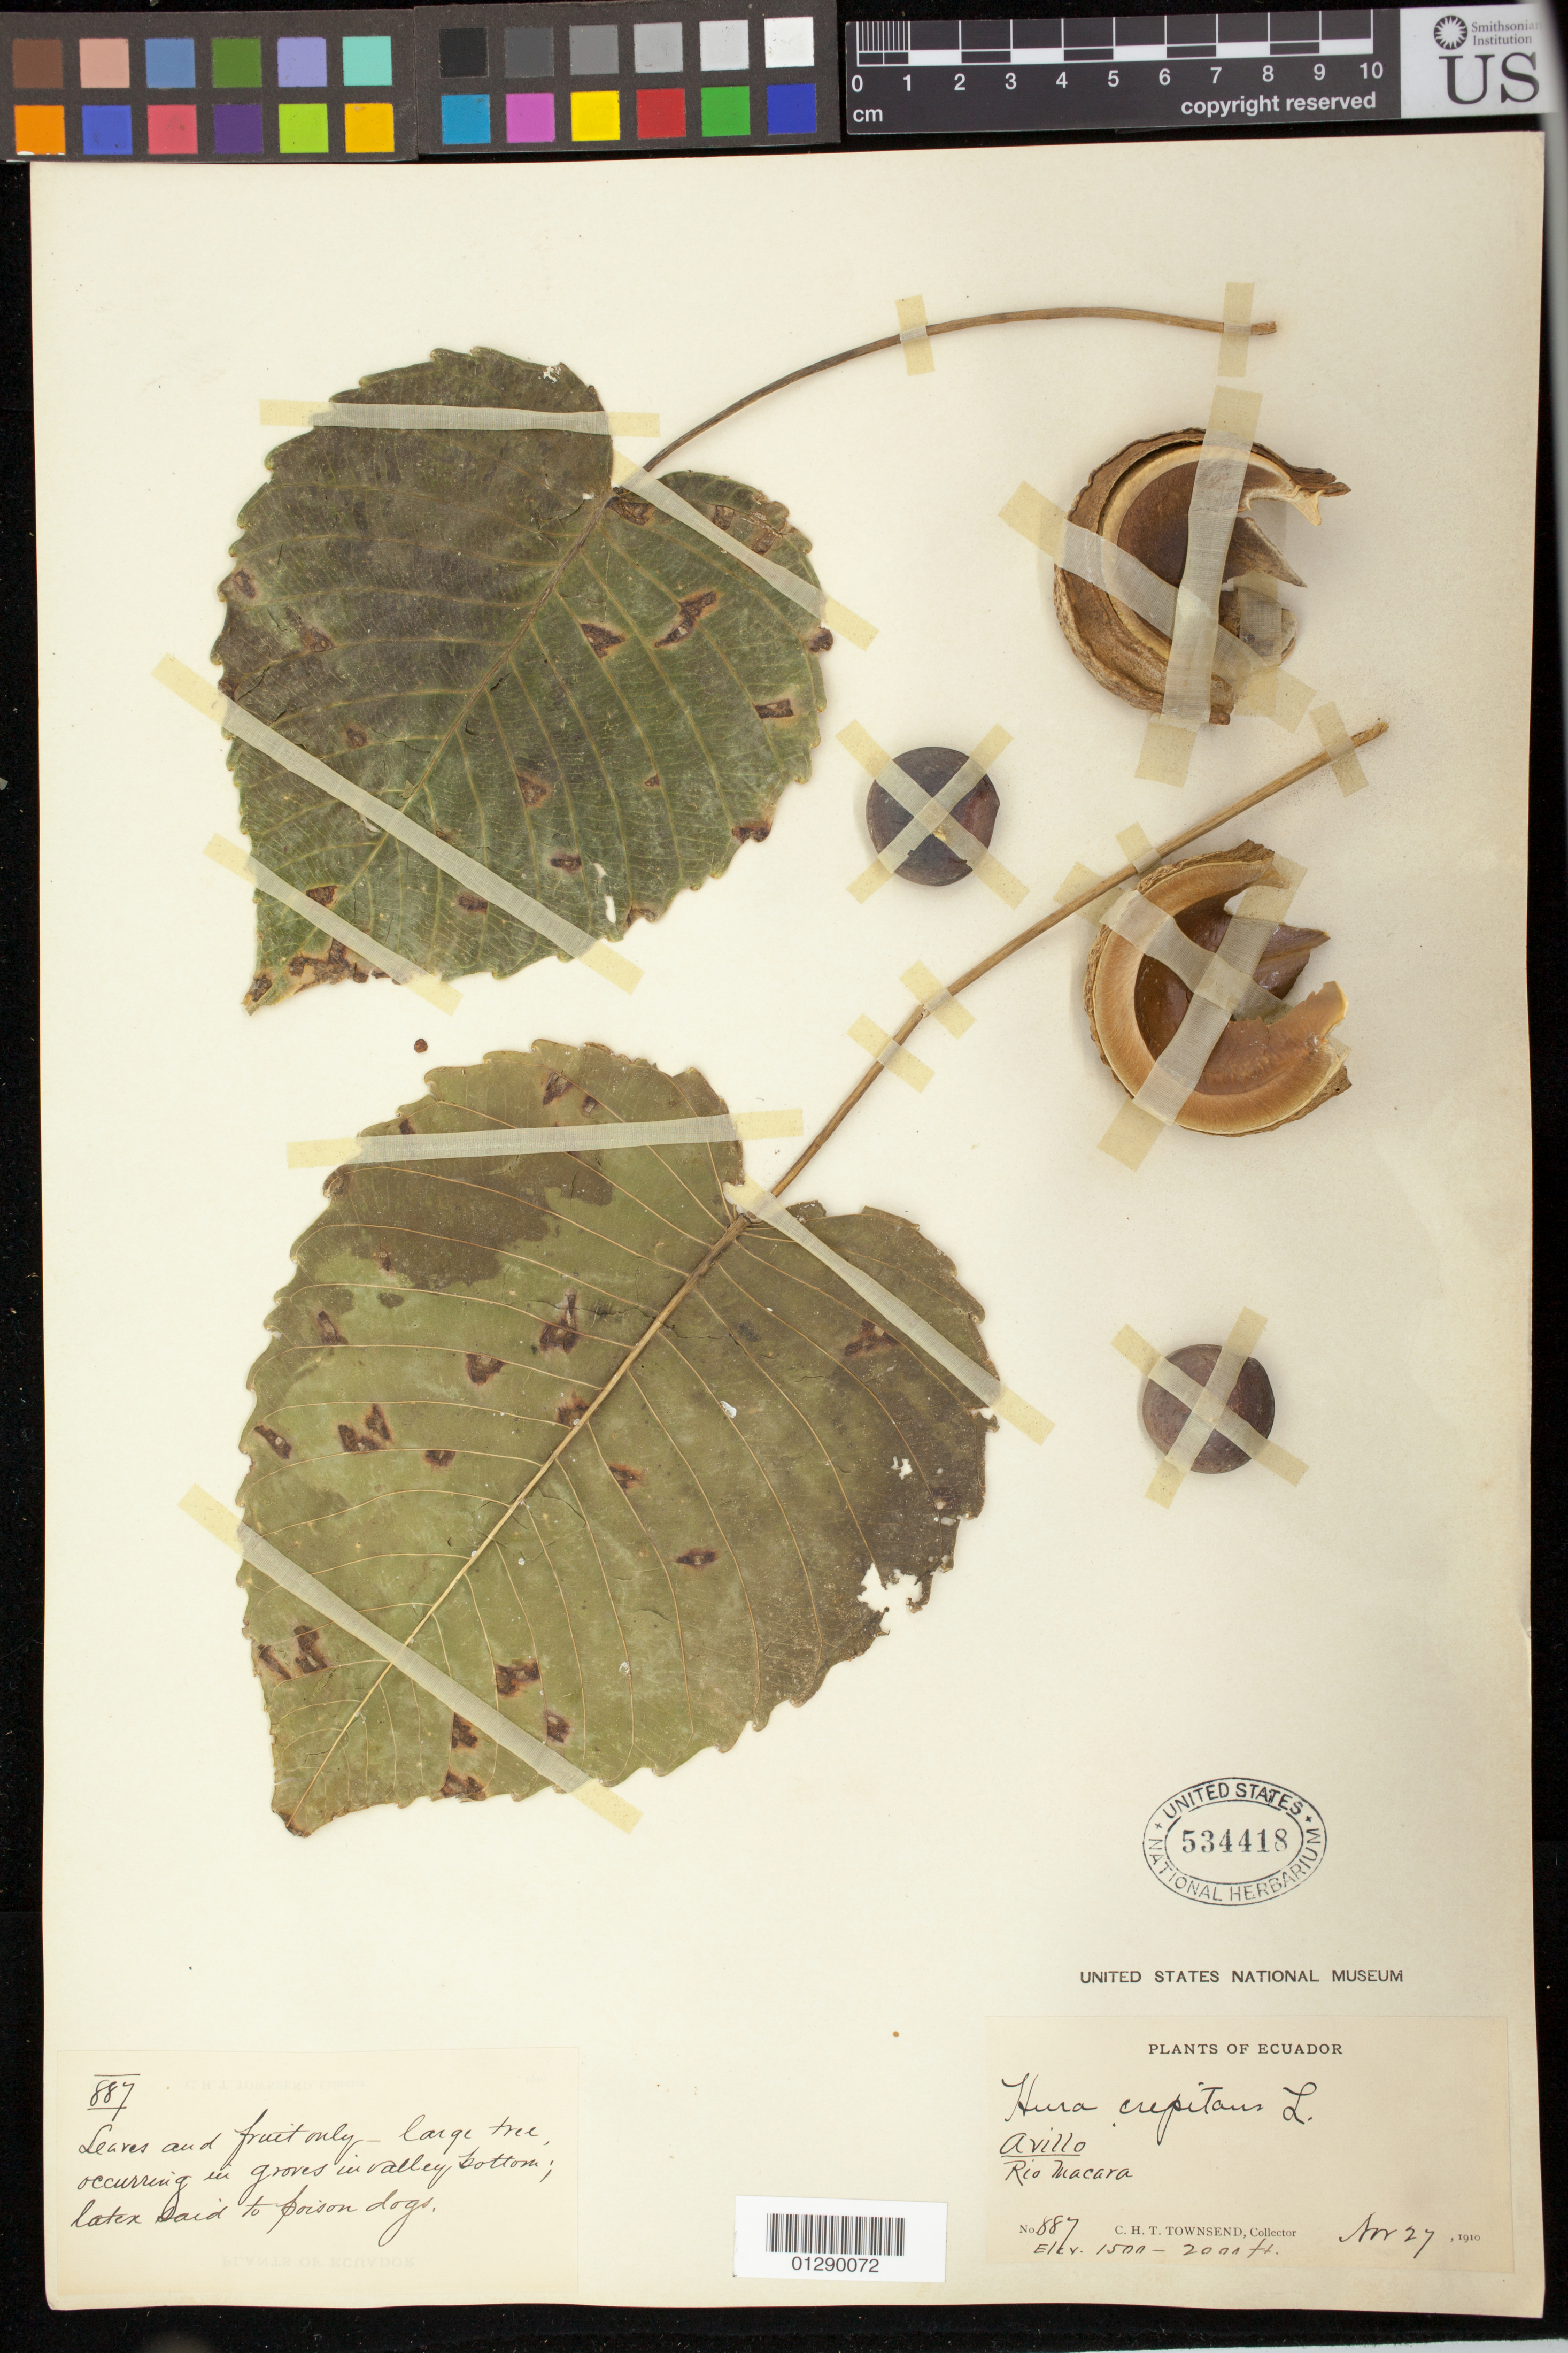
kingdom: Plantae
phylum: Tracheophyta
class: Magnoliopsida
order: Malpighiales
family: Euphorbiaceae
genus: Hura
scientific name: Hura crepitans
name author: L.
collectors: C. H. T. Townsend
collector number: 887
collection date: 1910-08-27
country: Ecuador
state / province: Loja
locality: Avillo Rio Macara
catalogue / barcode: US 534418